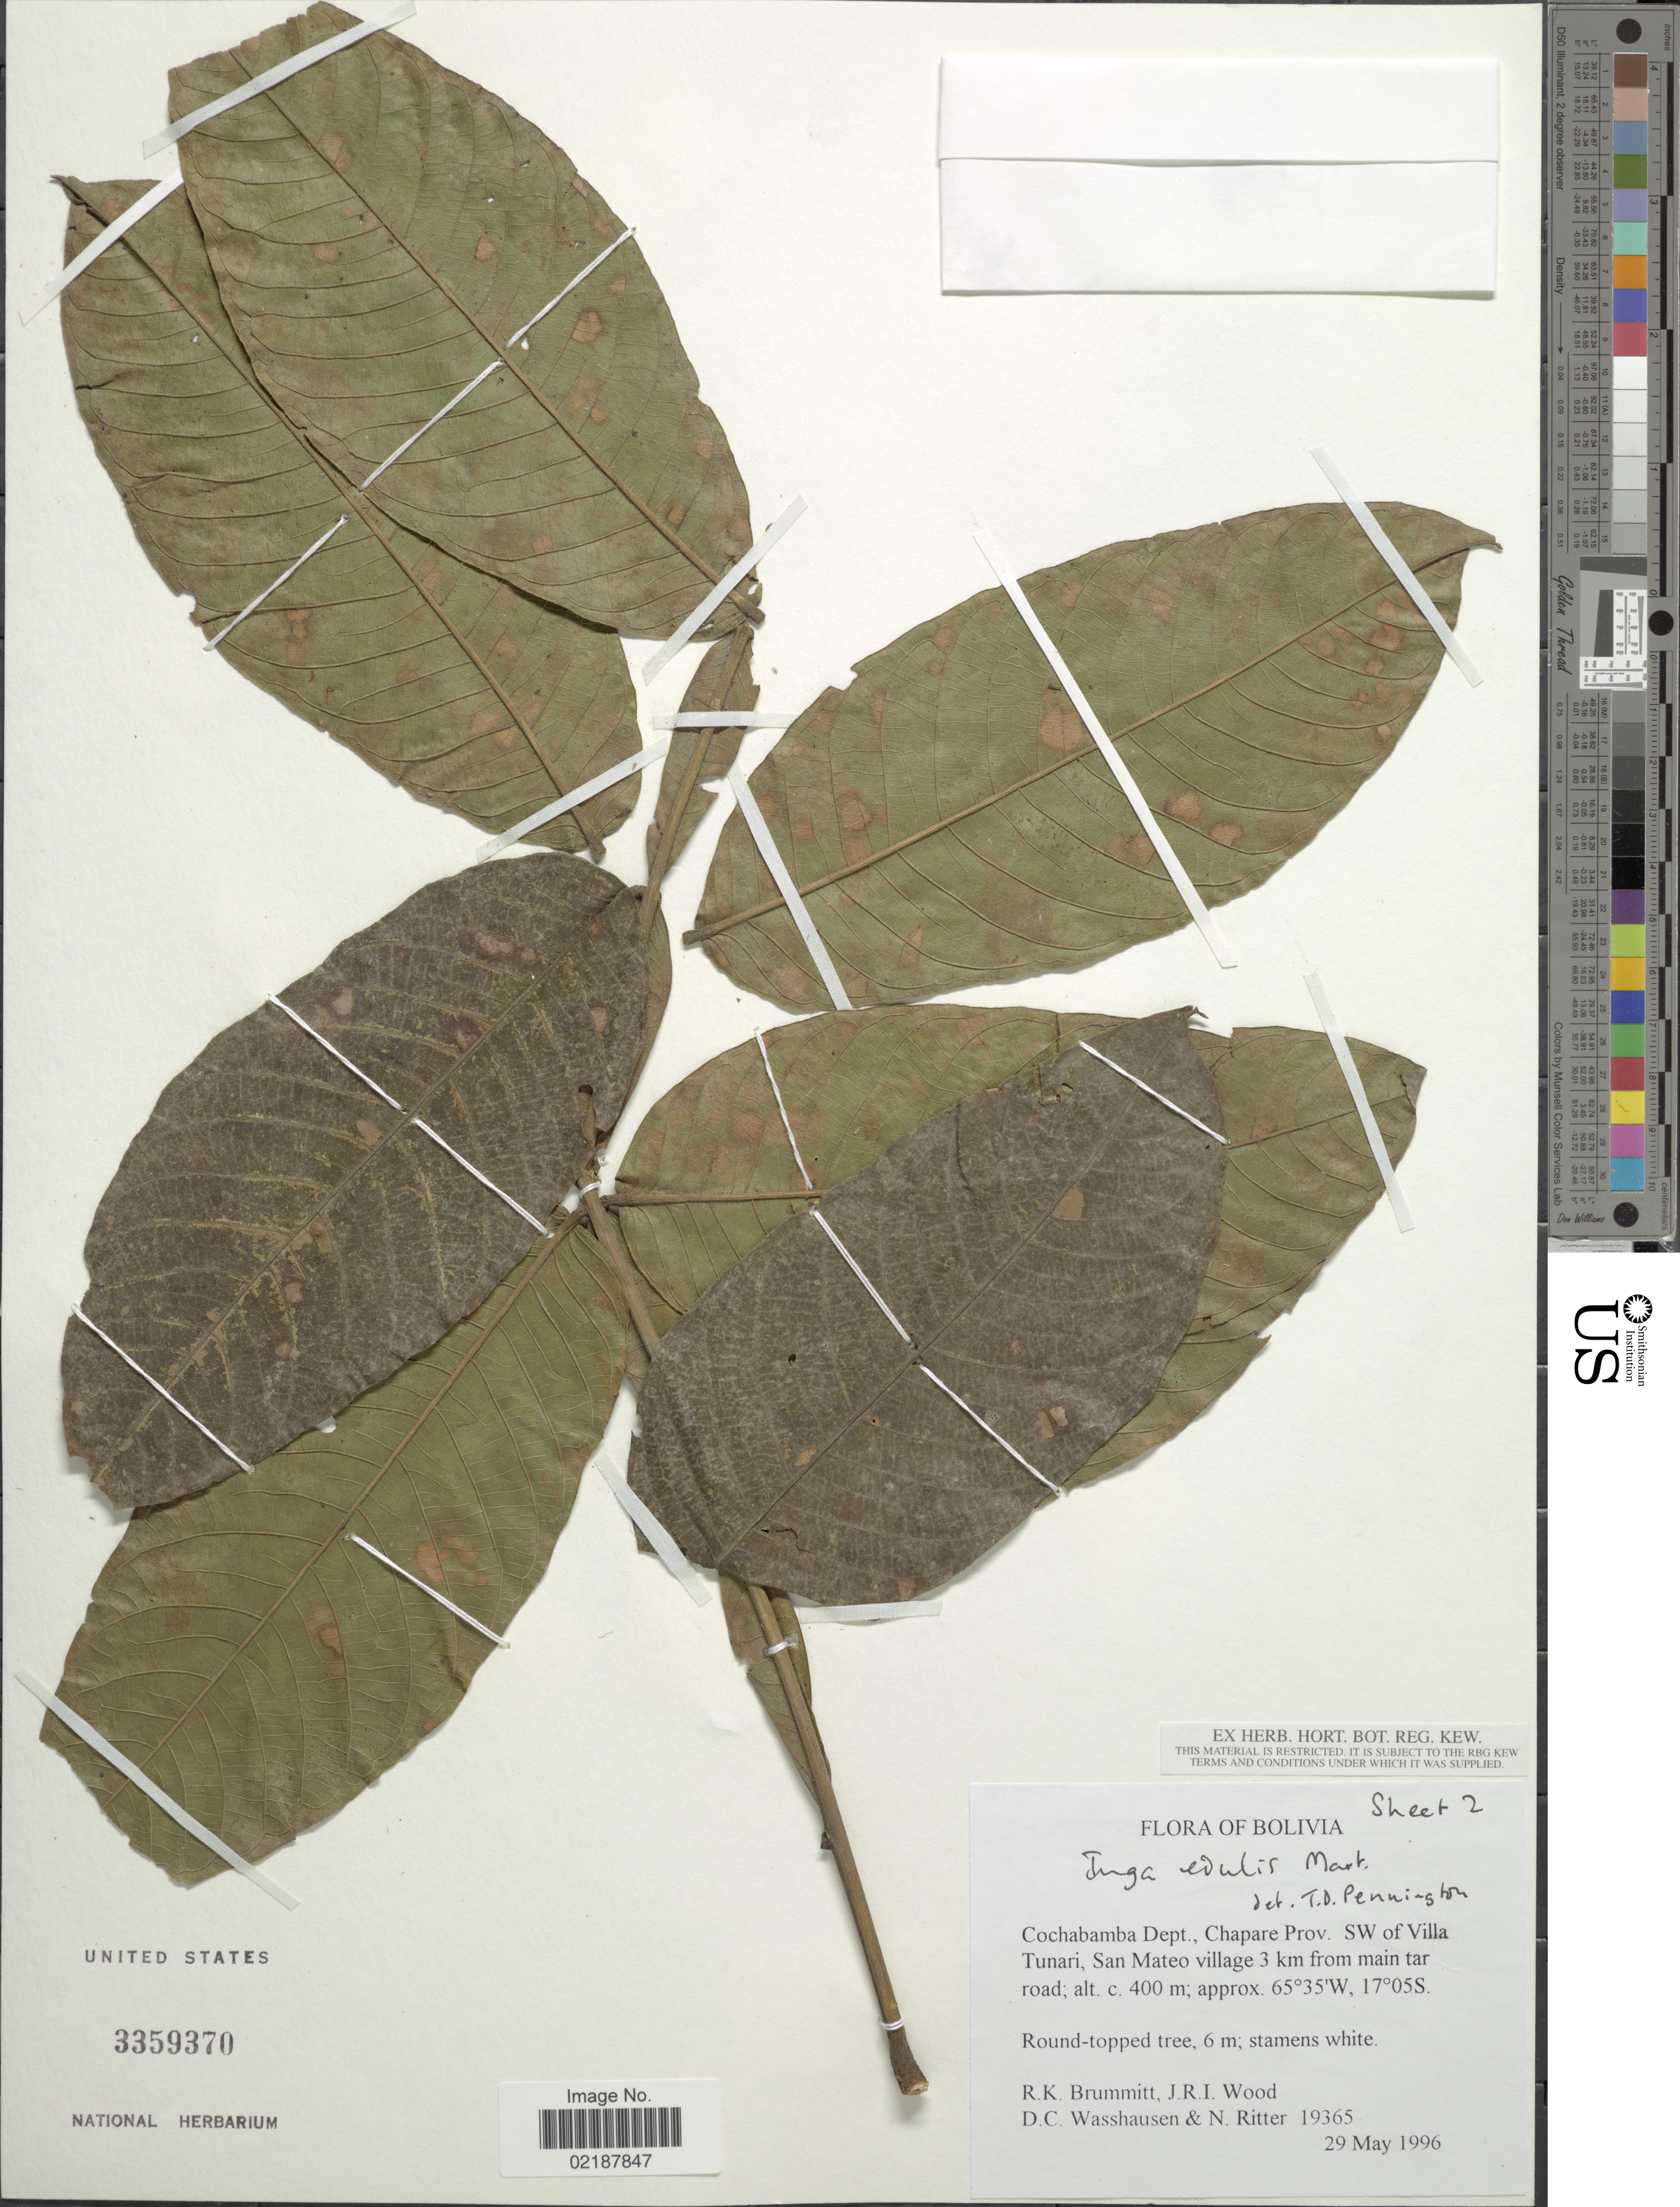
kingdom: Plantae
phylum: Tracheophyta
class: Magnoliopsida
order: Fabales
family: Fabaceae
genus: Inga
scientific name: Inga edulis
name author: Mart.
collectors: R. K. Brummitt, J. R. I. Wood, D. C. Wasshausen & N. Ritter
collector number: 19365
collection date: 1996-05-29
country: Bolivia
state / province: Cochabamba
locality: Cochabamba Dept., Chapare Prov., SW of Villa Tunari, San Mateo village 3 km from main tar road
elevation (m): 400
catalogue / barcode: US 3359370